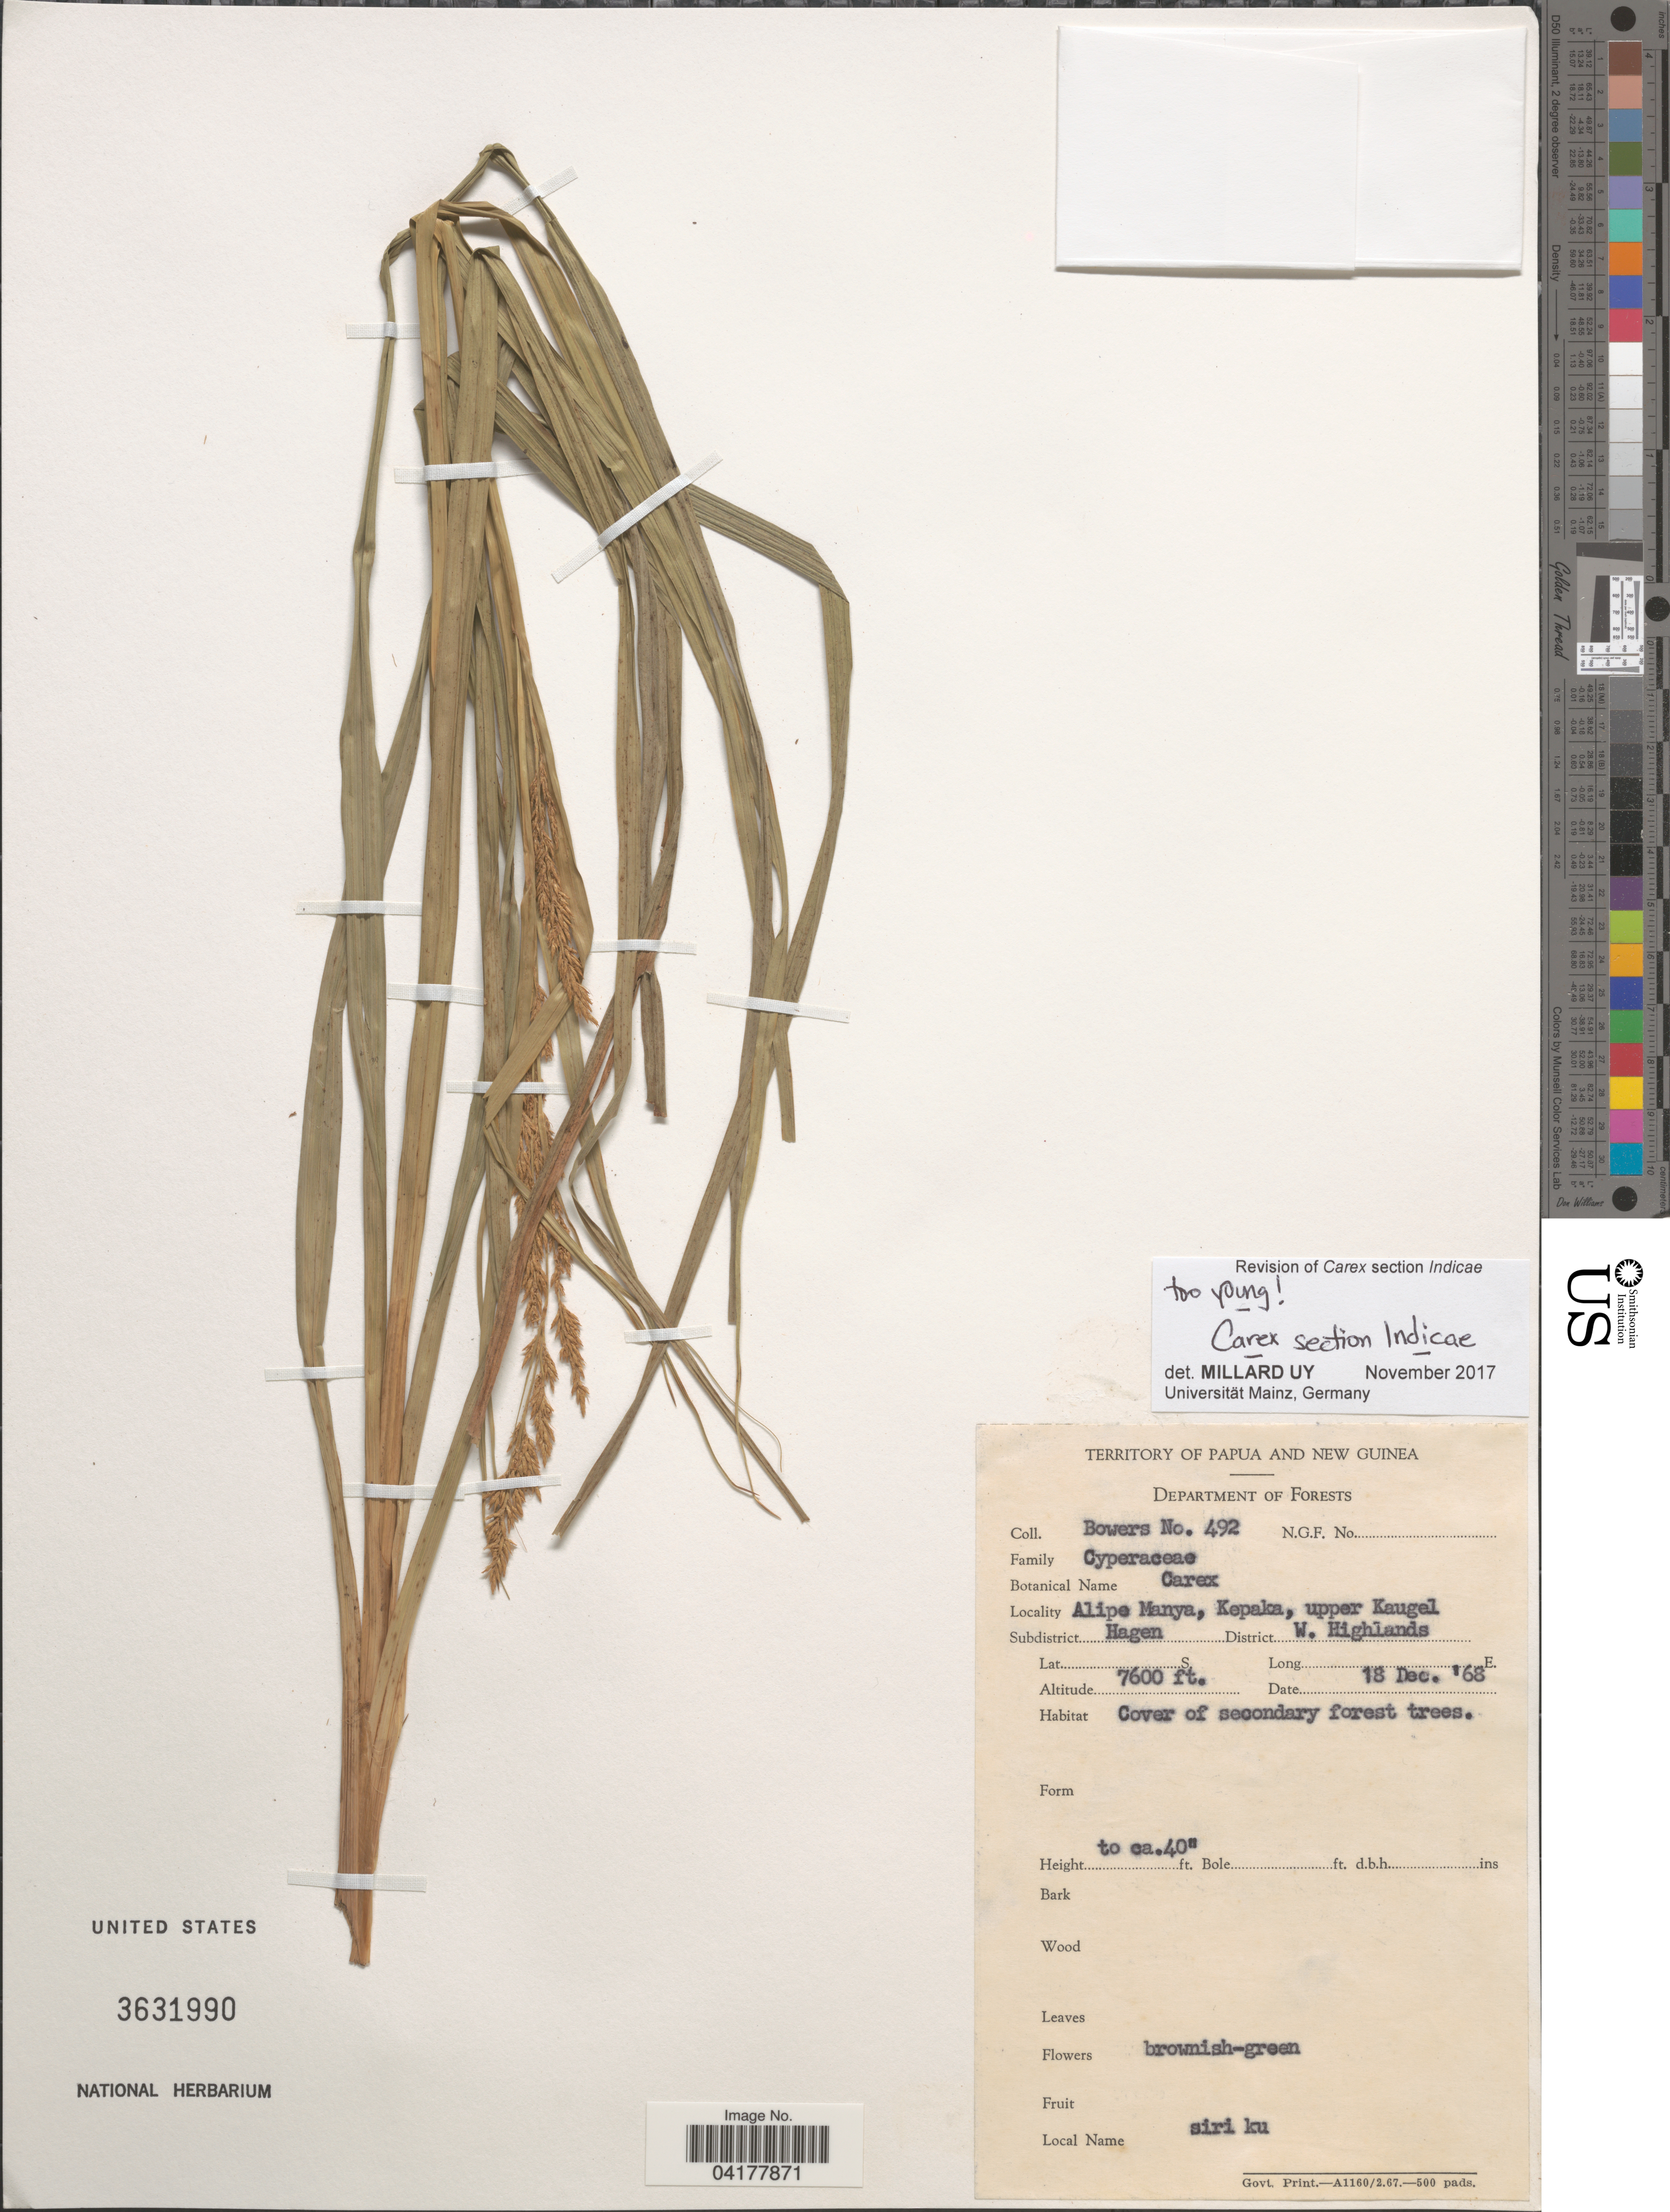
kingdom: Plantae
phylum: Tracheophyta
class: Liliopsida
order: Poales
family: Cyperaceae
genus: Carex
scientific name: Carex sp.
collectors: -. Bowers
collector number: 492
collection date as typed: Transcribed d/m/y: 18/12/68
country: Papua New Guinea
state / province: Western Highlands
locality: Territory of Papua and New Guinea. Alipe Manya, Kepaka, upper Kaugel. Subdistrict Hagen. District W. Highlands.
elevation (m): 2316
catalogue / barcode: US 3631990